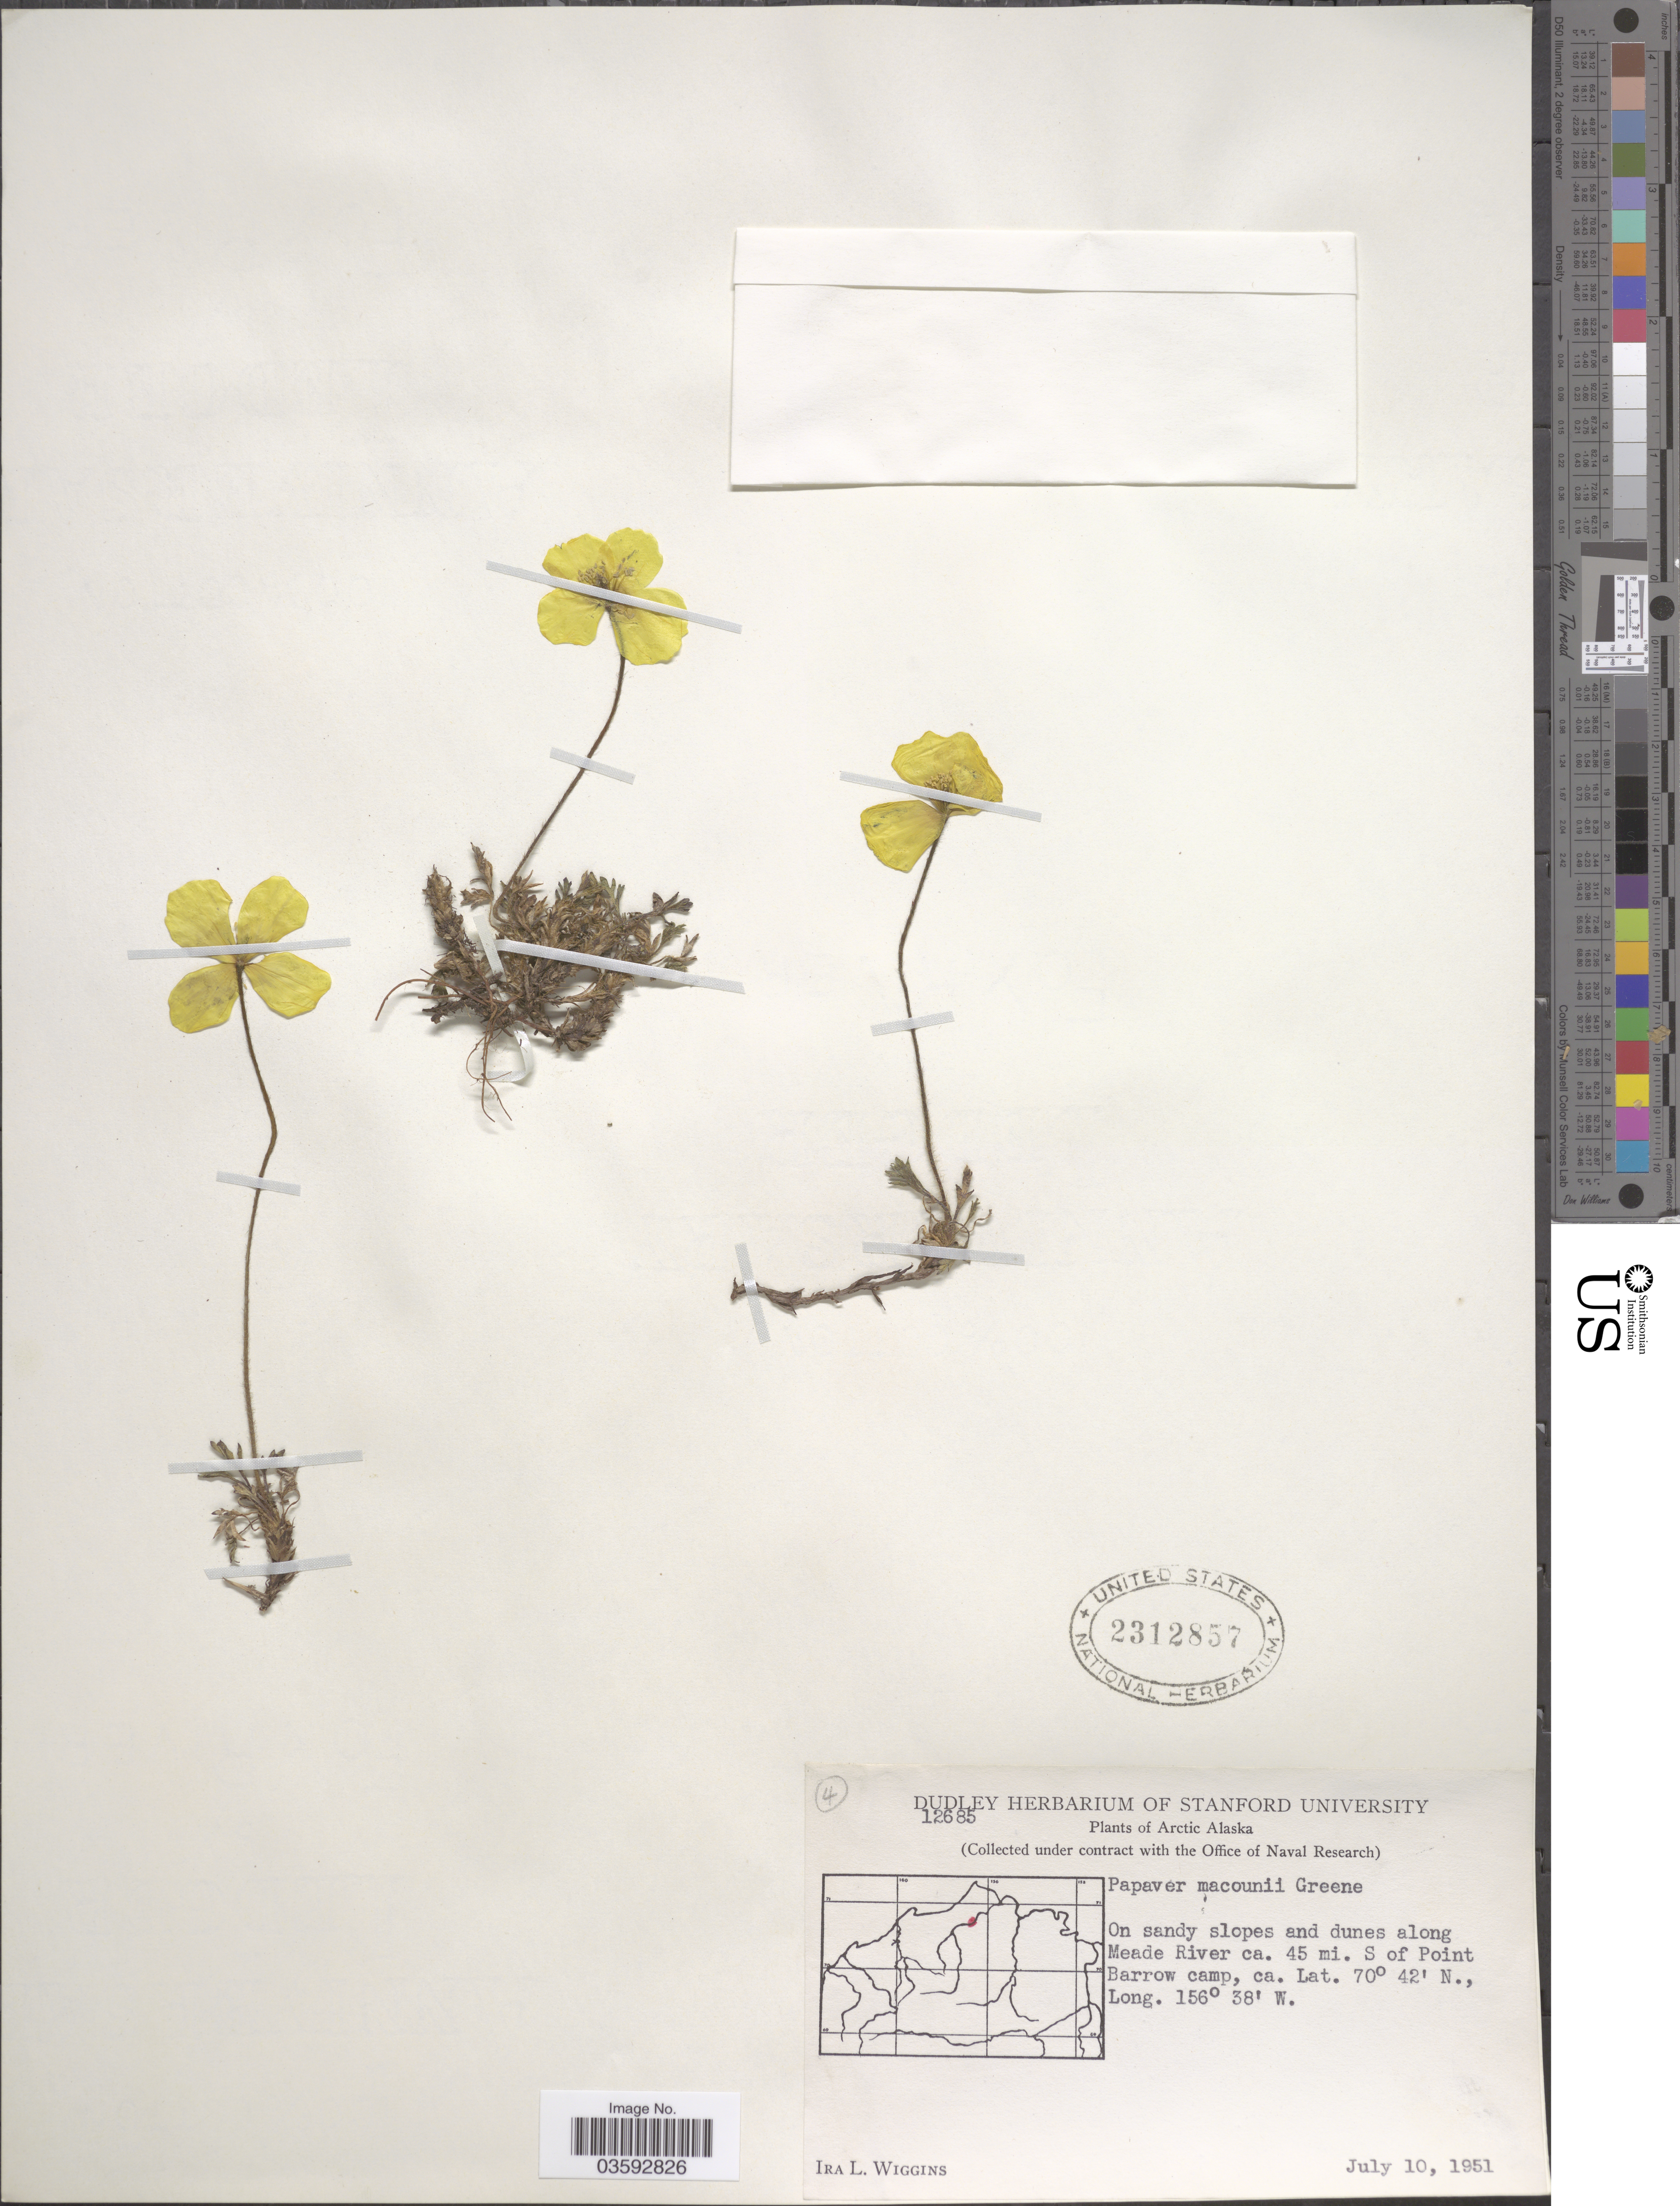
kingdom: Plantae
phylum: Tracheophyta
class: Magnoliopsida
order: Ranunculales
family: Papaveraceae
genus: Papaver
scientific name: Papaver macounii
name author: Greene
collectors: I. L. Wiggins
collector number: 12685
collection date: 1951-07-10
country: United States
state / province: Alaska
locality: Arctic Alaska. On sandy slopes and dunes along Meade River ca. 45 mi. S of Point Barrow camp.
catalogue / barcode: US 2312857